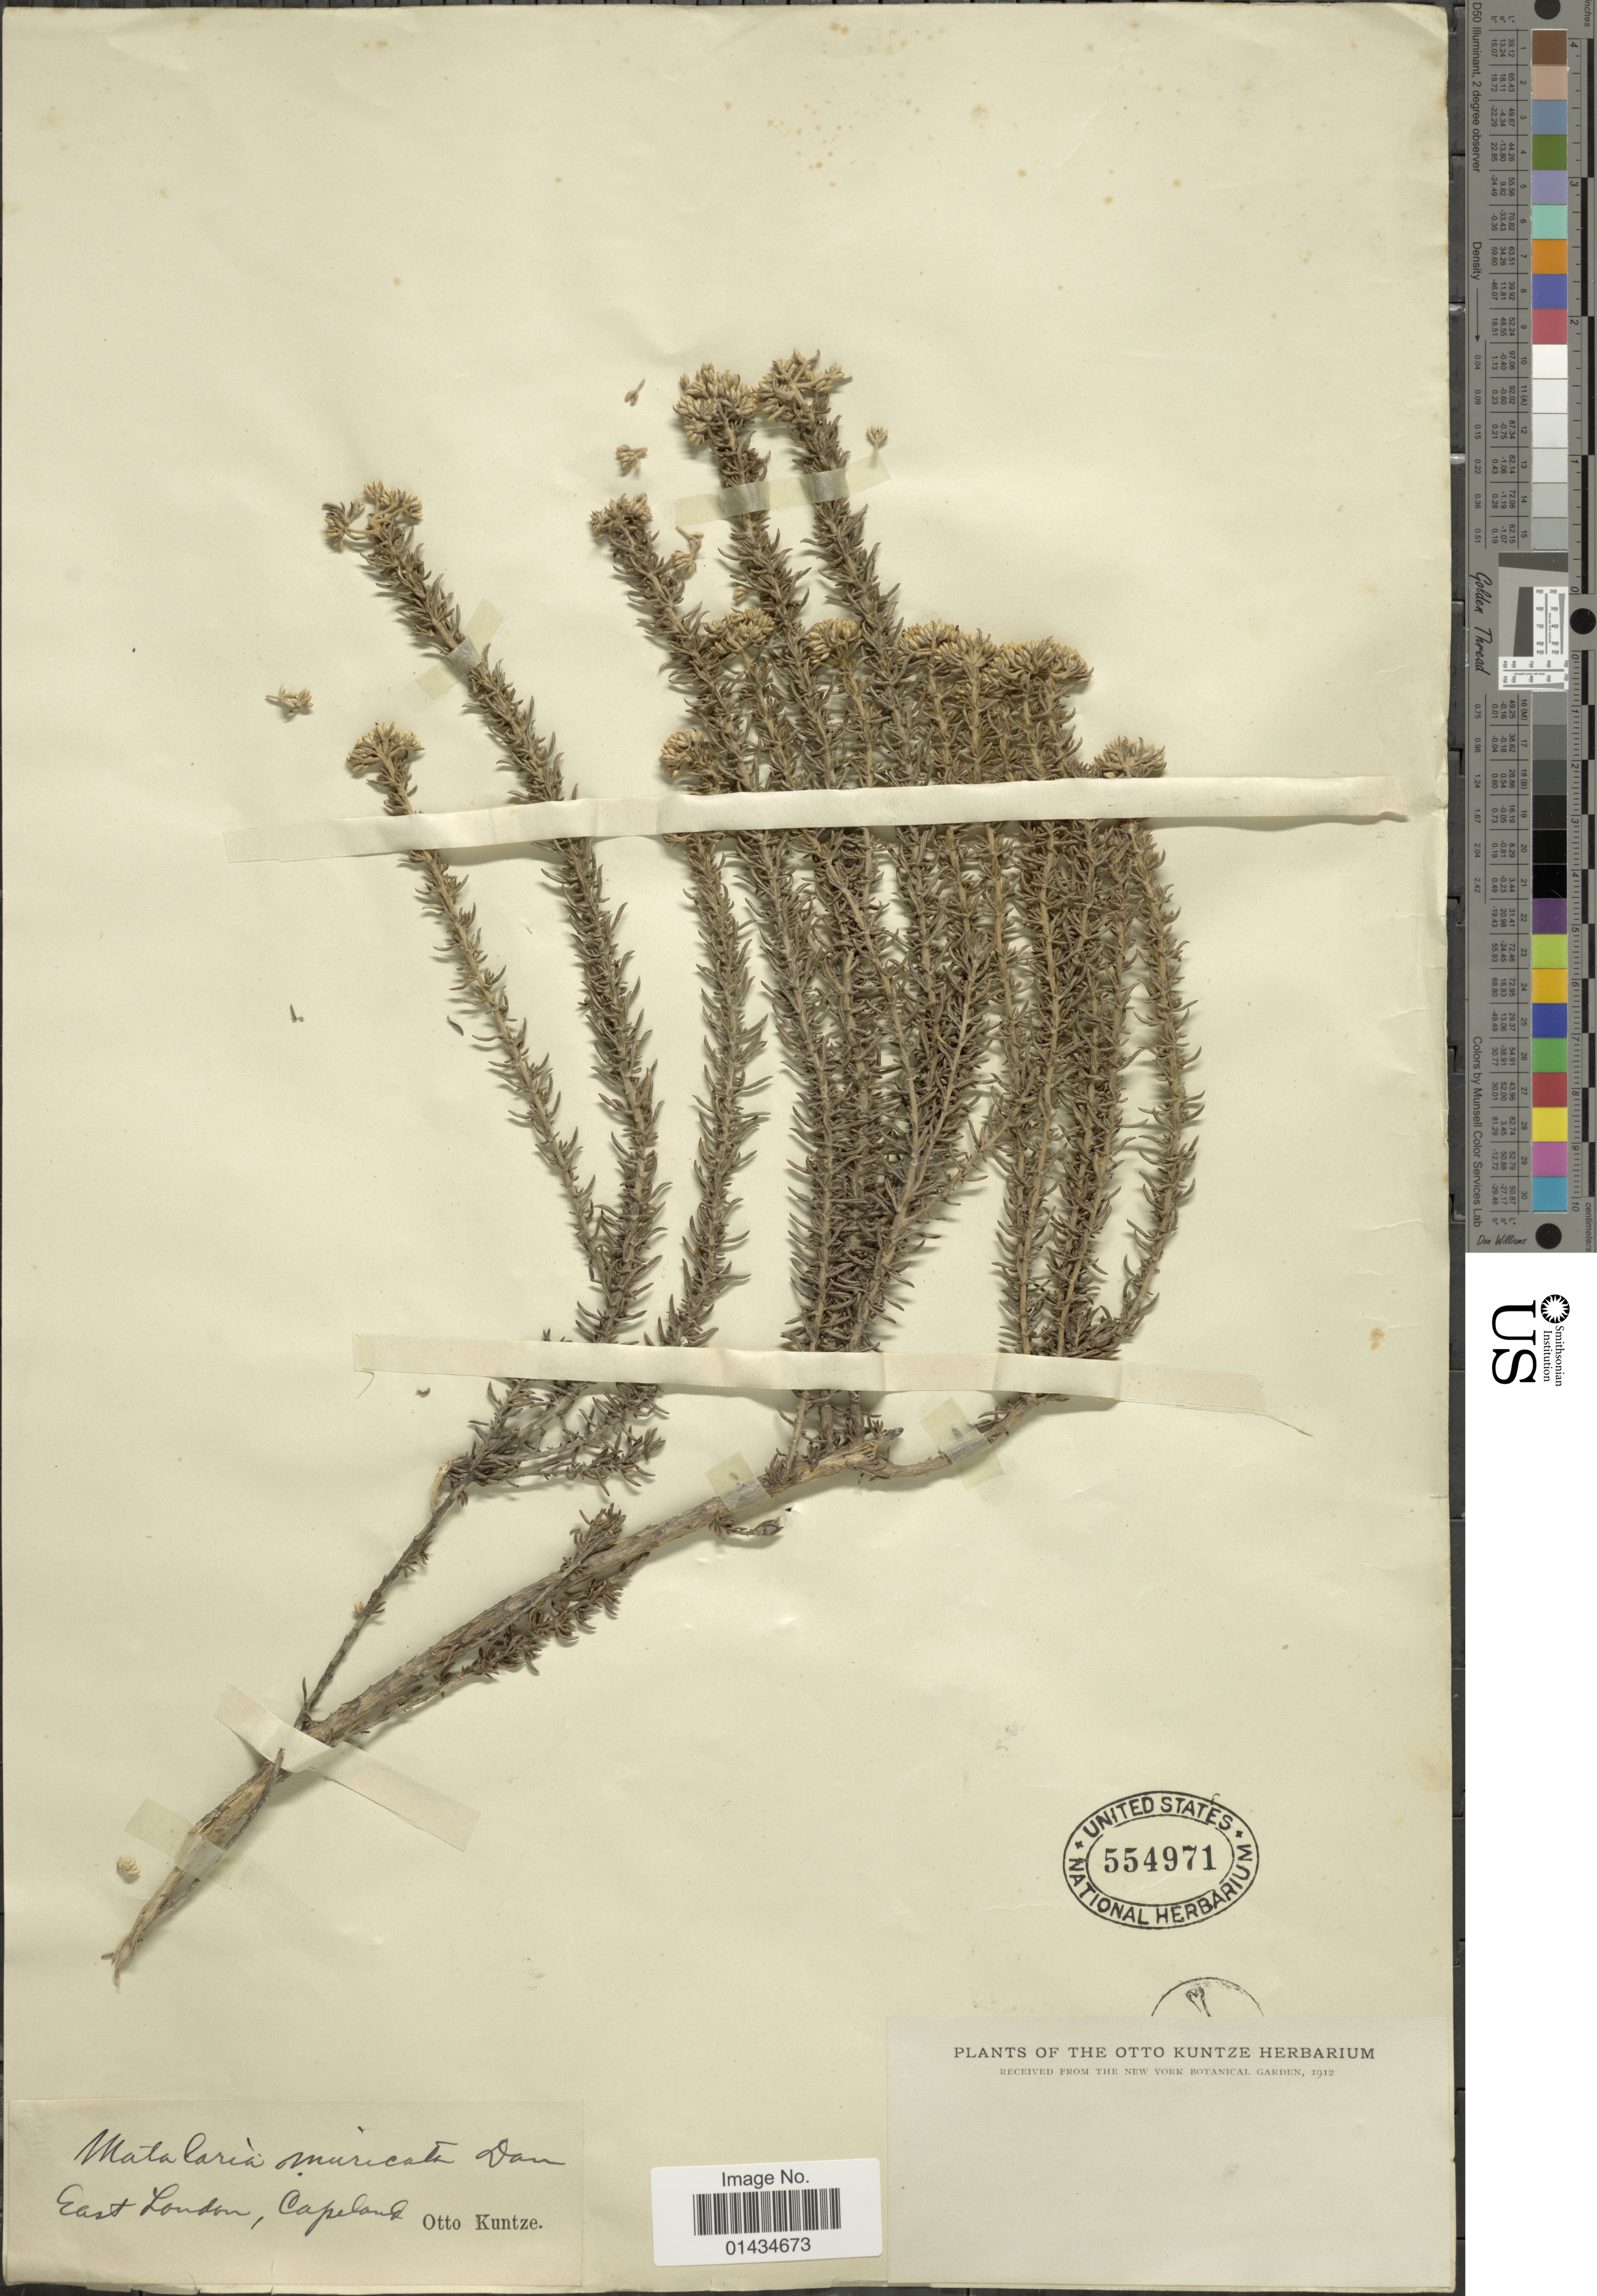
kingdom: Plantae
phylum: Tracheophyta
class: Magnoliopsida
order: Asterales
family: Asteraceae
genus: Metalasia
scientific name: Metalasia muricata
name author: (L.) D. Don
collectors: C.E.O. Kuntze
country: South Africa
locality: East London, Capeland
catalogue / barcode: US 554971